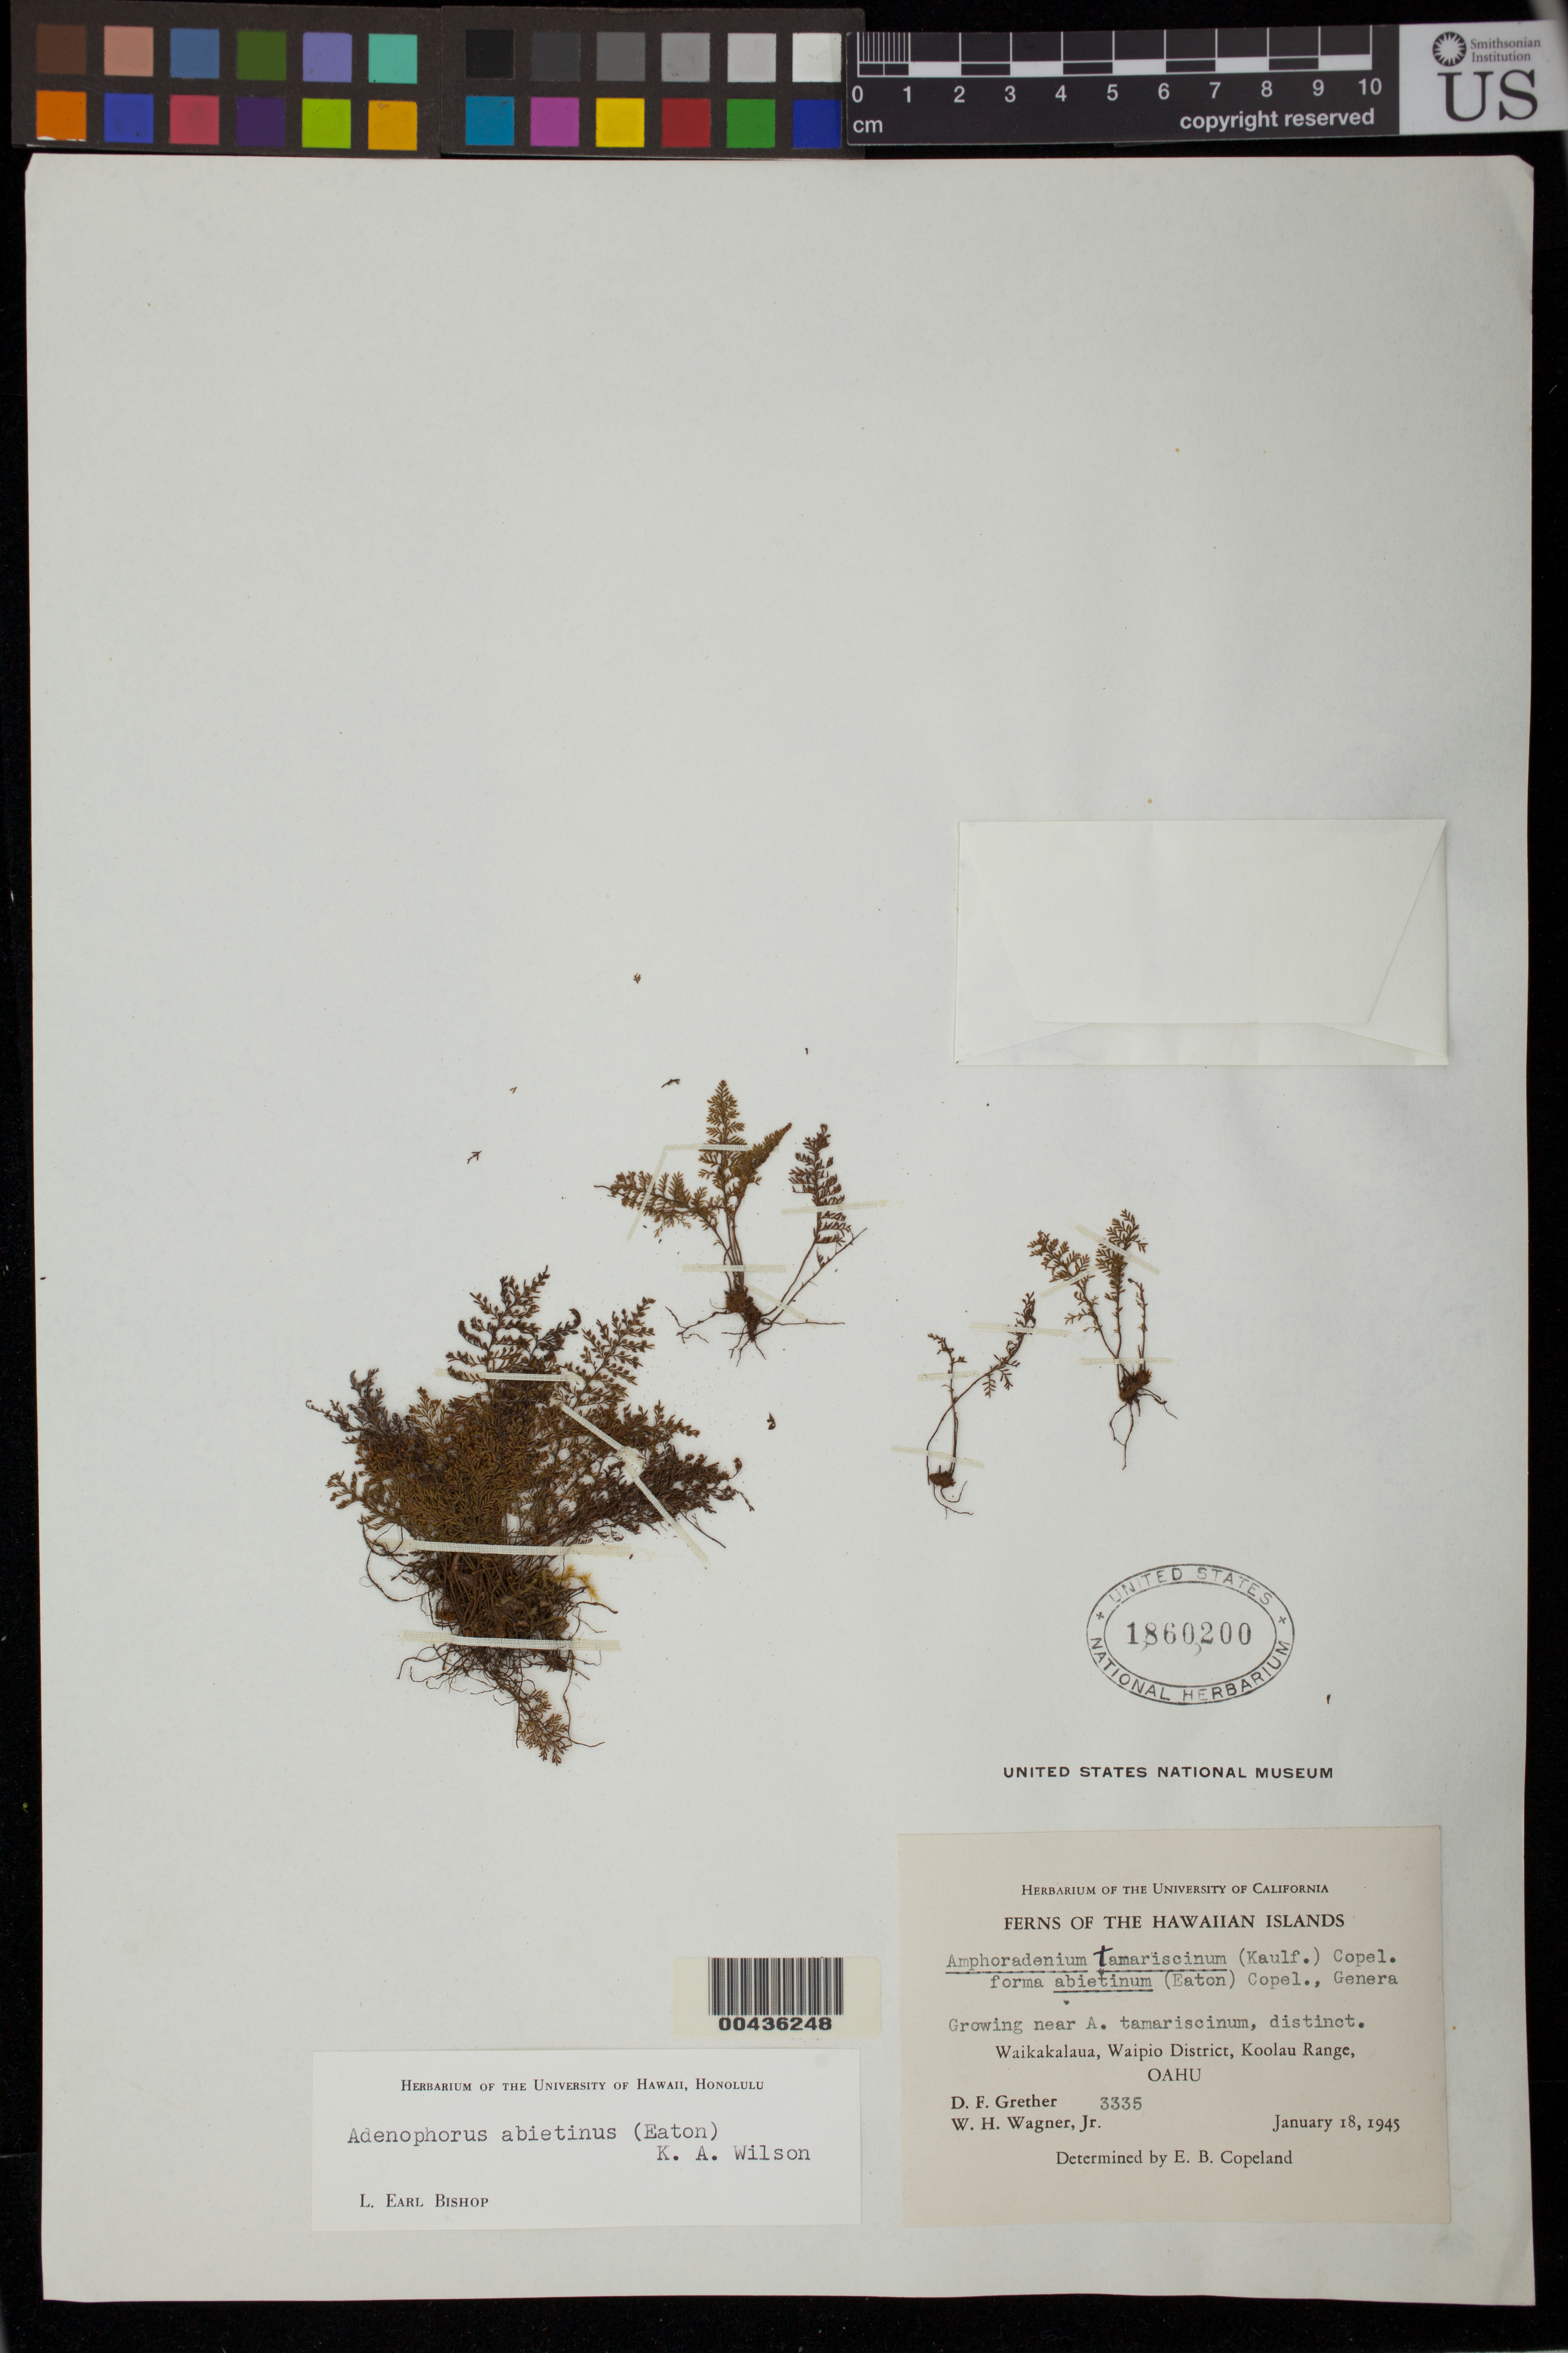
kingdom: Plantae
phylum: Tracheophyta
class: Polypodiopsida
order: Polypodiales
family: Polypodiaceae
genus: Adenophorus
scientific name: Adenophorus abietinus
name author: (D.C. Eaton) K.A. Wilson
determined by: Bishop, L. E.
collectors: D. F. Grether & W. H. Wagner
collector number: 3335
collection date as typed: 18 Jan 1945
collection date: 1945-01-18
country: United States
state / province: Hawaii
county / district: Honolulu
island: Oahu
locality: Waikakalaua, Waipio District, Koolau Range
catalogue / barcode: US 1860200